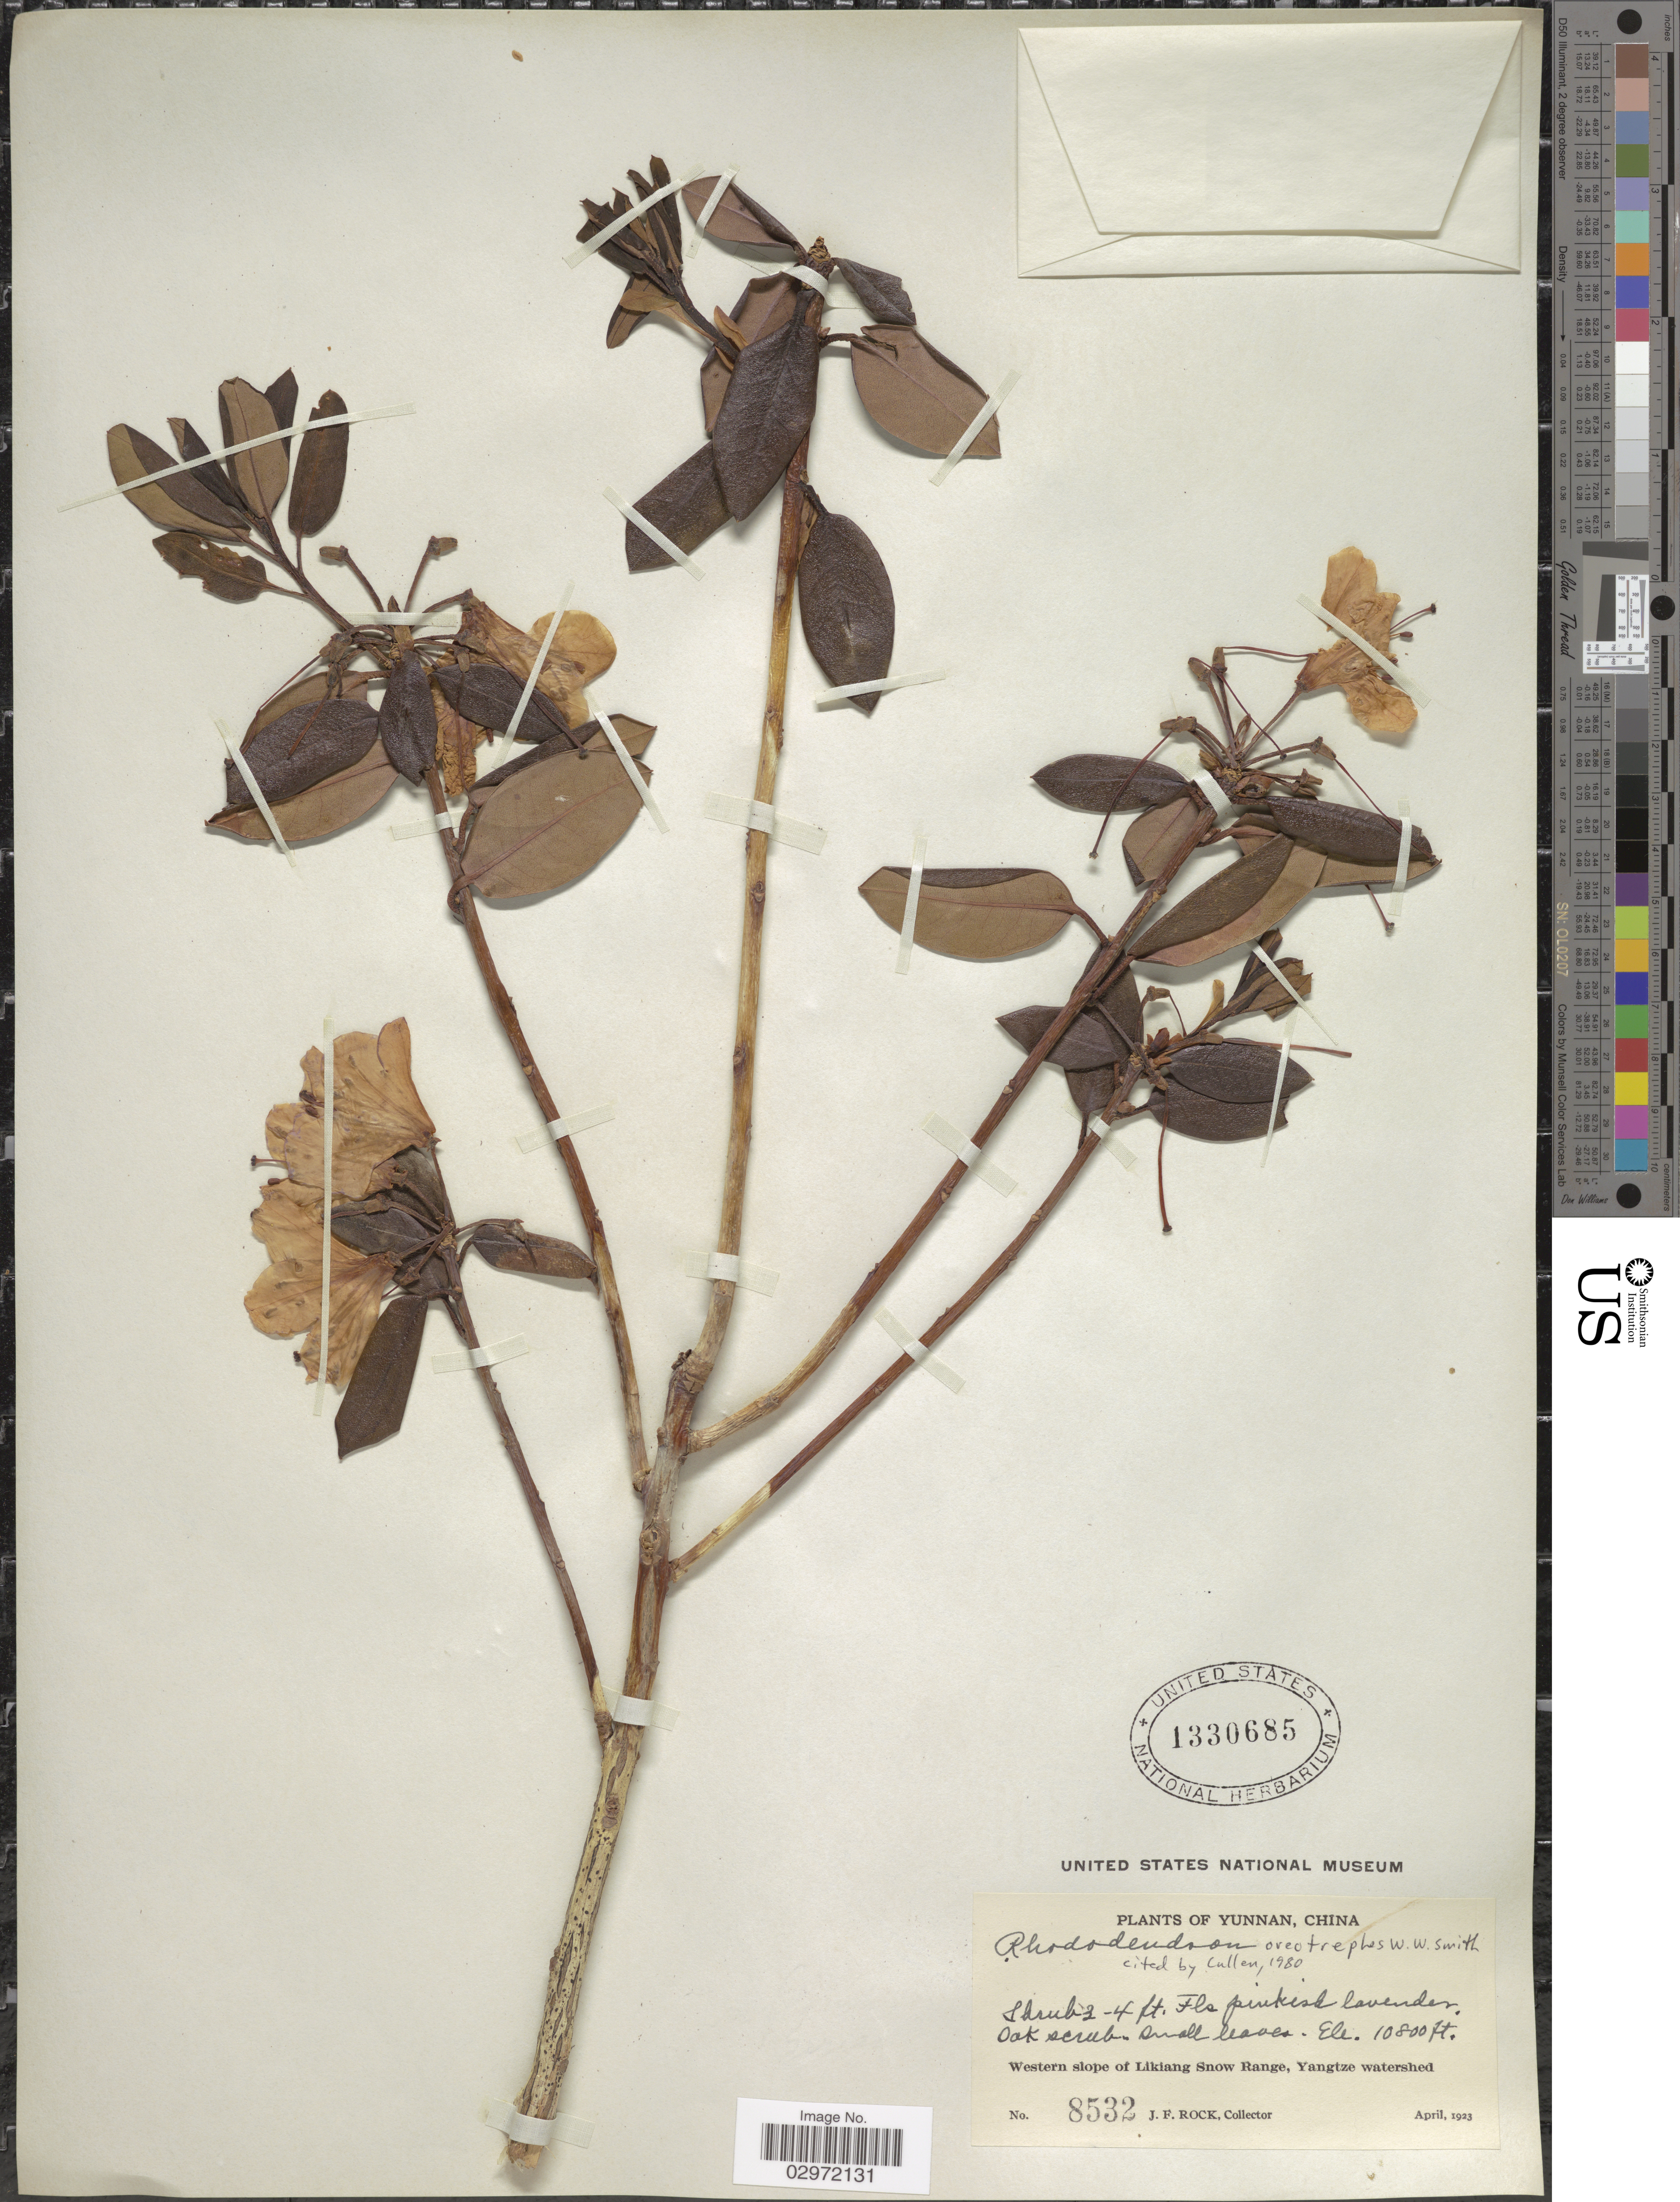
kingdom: Plantae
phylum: Tracheophyta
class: Magnoliopsida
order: Ericales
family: Ericaceae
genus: Rhododendron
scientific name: Rhododendron oreotrephes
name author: W.W. Sm.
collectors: J. Rock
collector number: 8532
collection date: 1923-04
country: China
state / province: Yunnan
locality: Western slope of Likiang Snow Range, Yangtze watershed.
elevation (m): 3292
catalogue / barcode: US 1330685